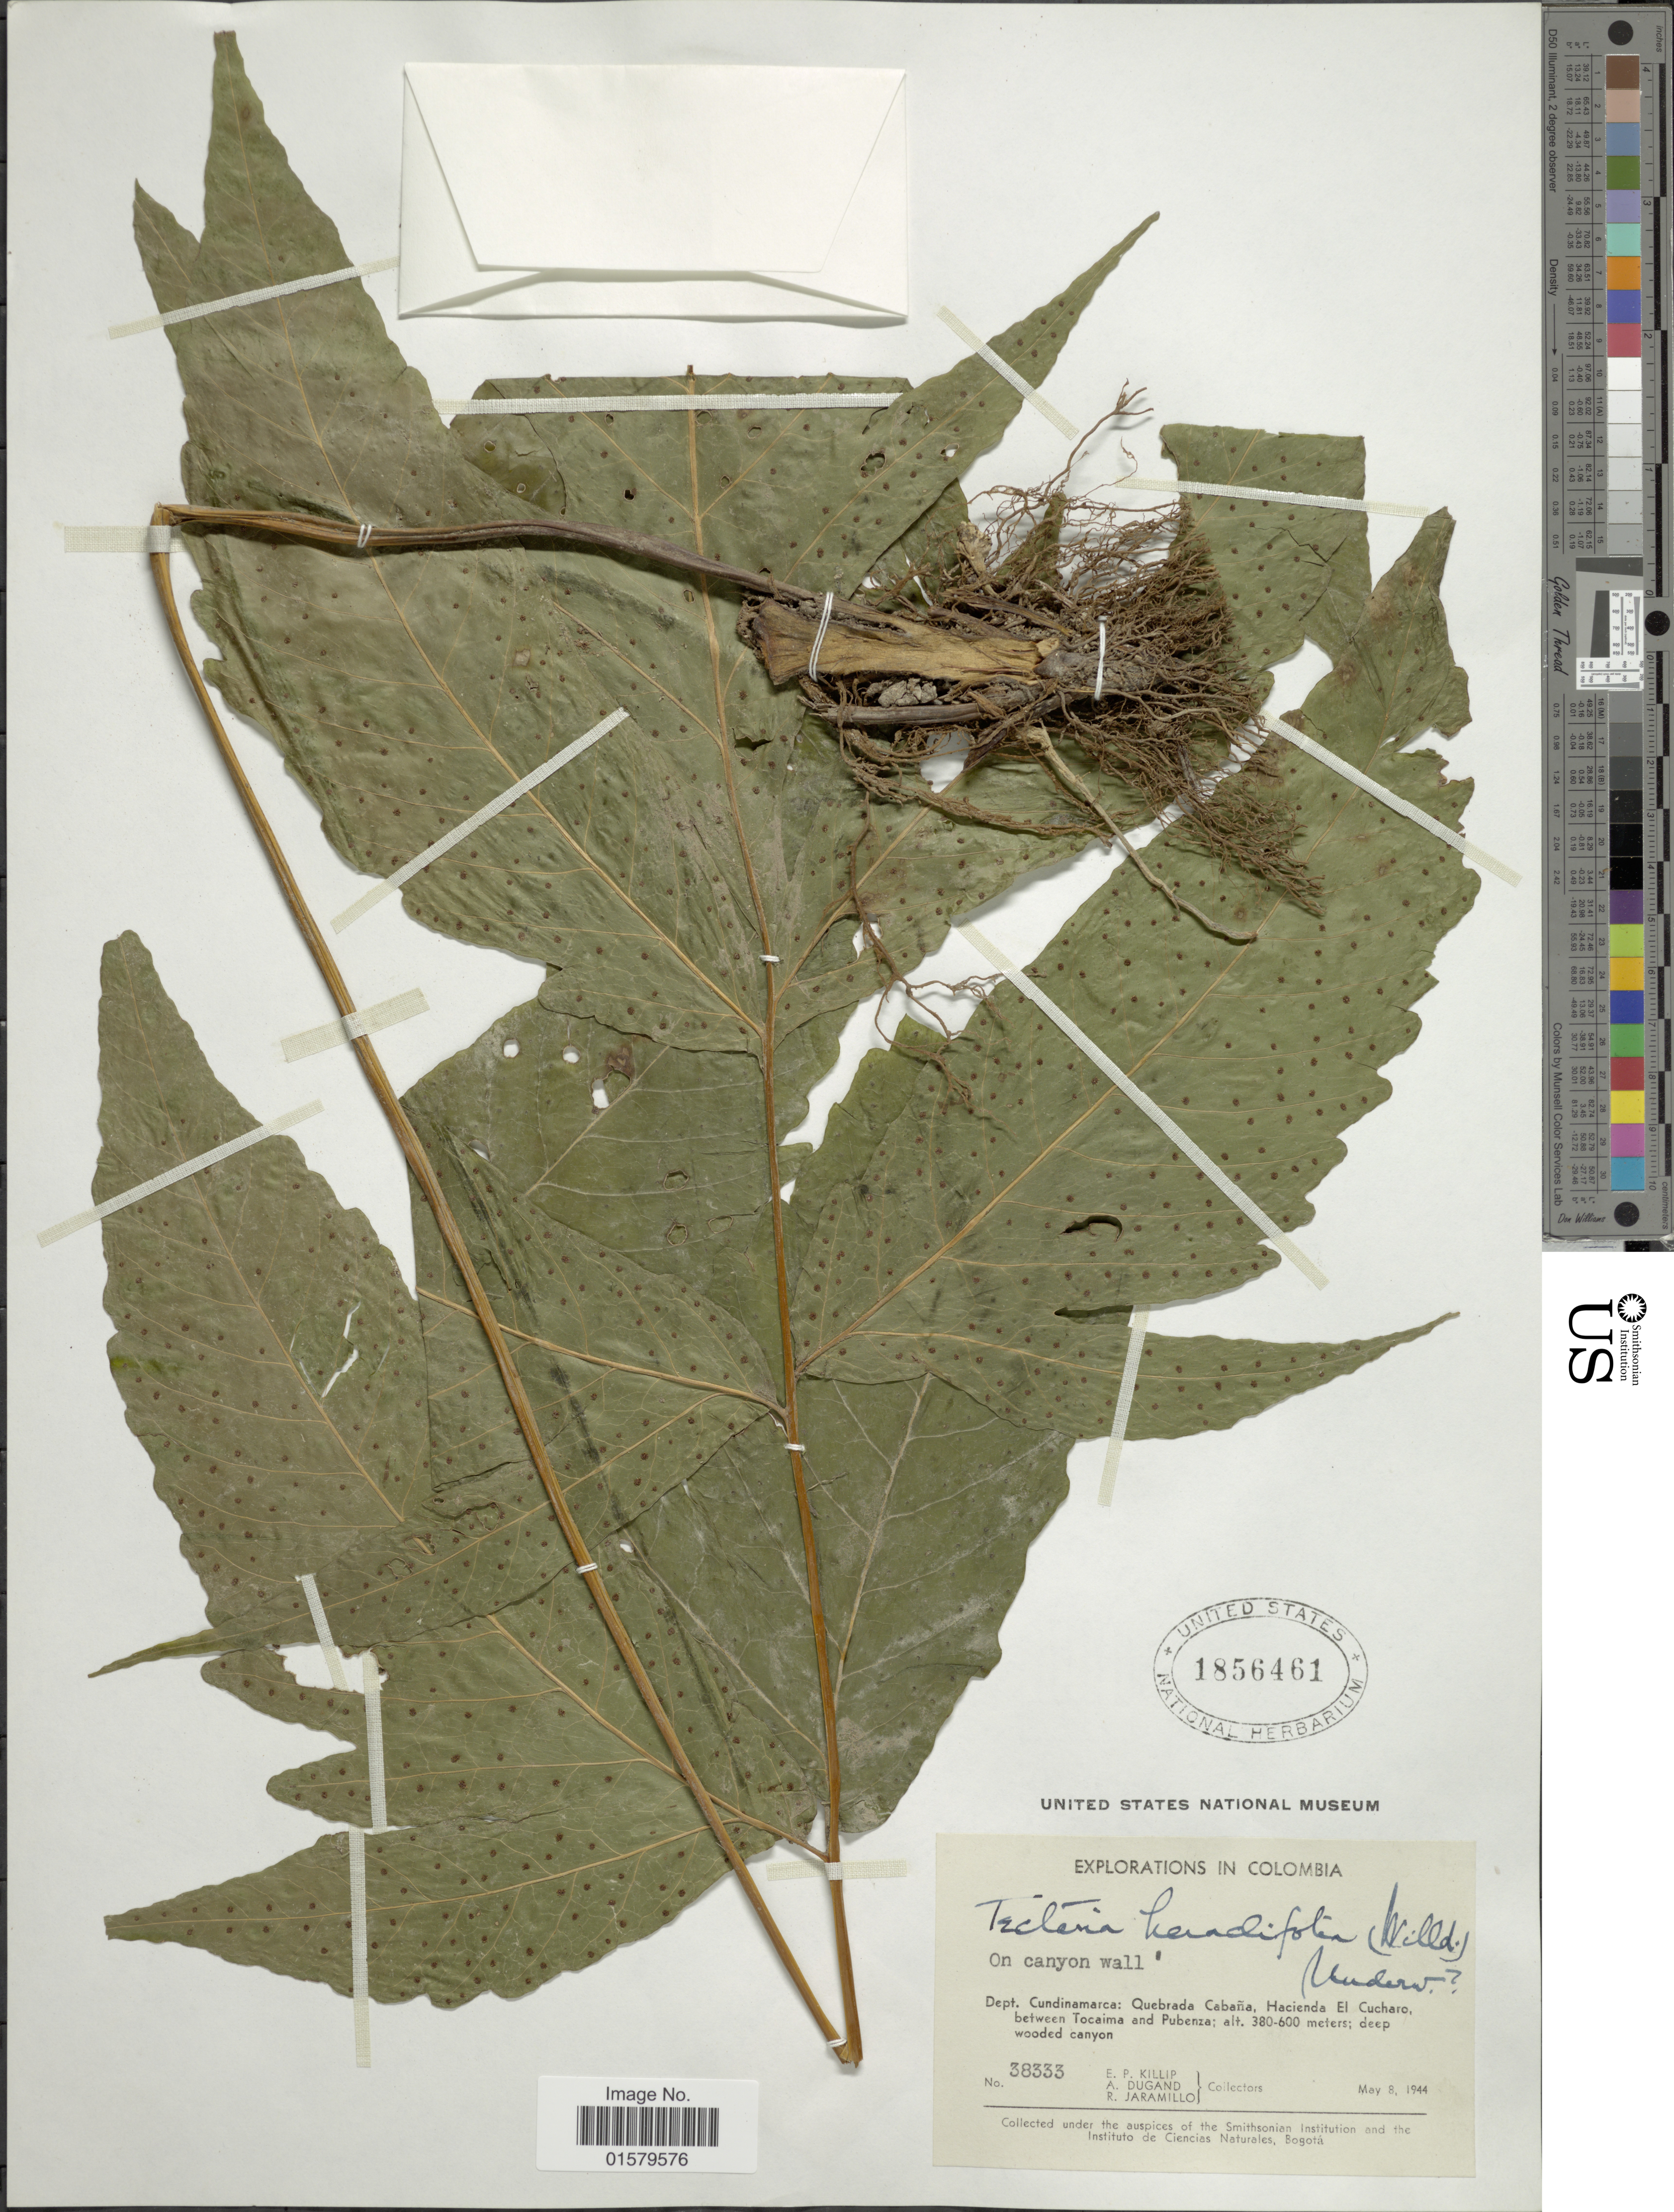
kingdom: Plantae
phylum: Tracheophyta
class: Polypodiopsida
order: Polypodiales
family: Tectariaceae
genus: Tectaria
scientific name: Tectaria heracleifolia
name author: (Willd.) Underw.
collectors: E. P. Killip, A. Dugand & R. Jaramillo M.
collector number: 38333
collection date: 1944-05-08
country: Colombia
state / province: Cundinamarca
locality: Quebrada Cabana, Hacienda El Cucharo, between Tocaima and Pubenza, deep wooded canyon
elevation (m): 380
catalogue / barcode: US 1856461